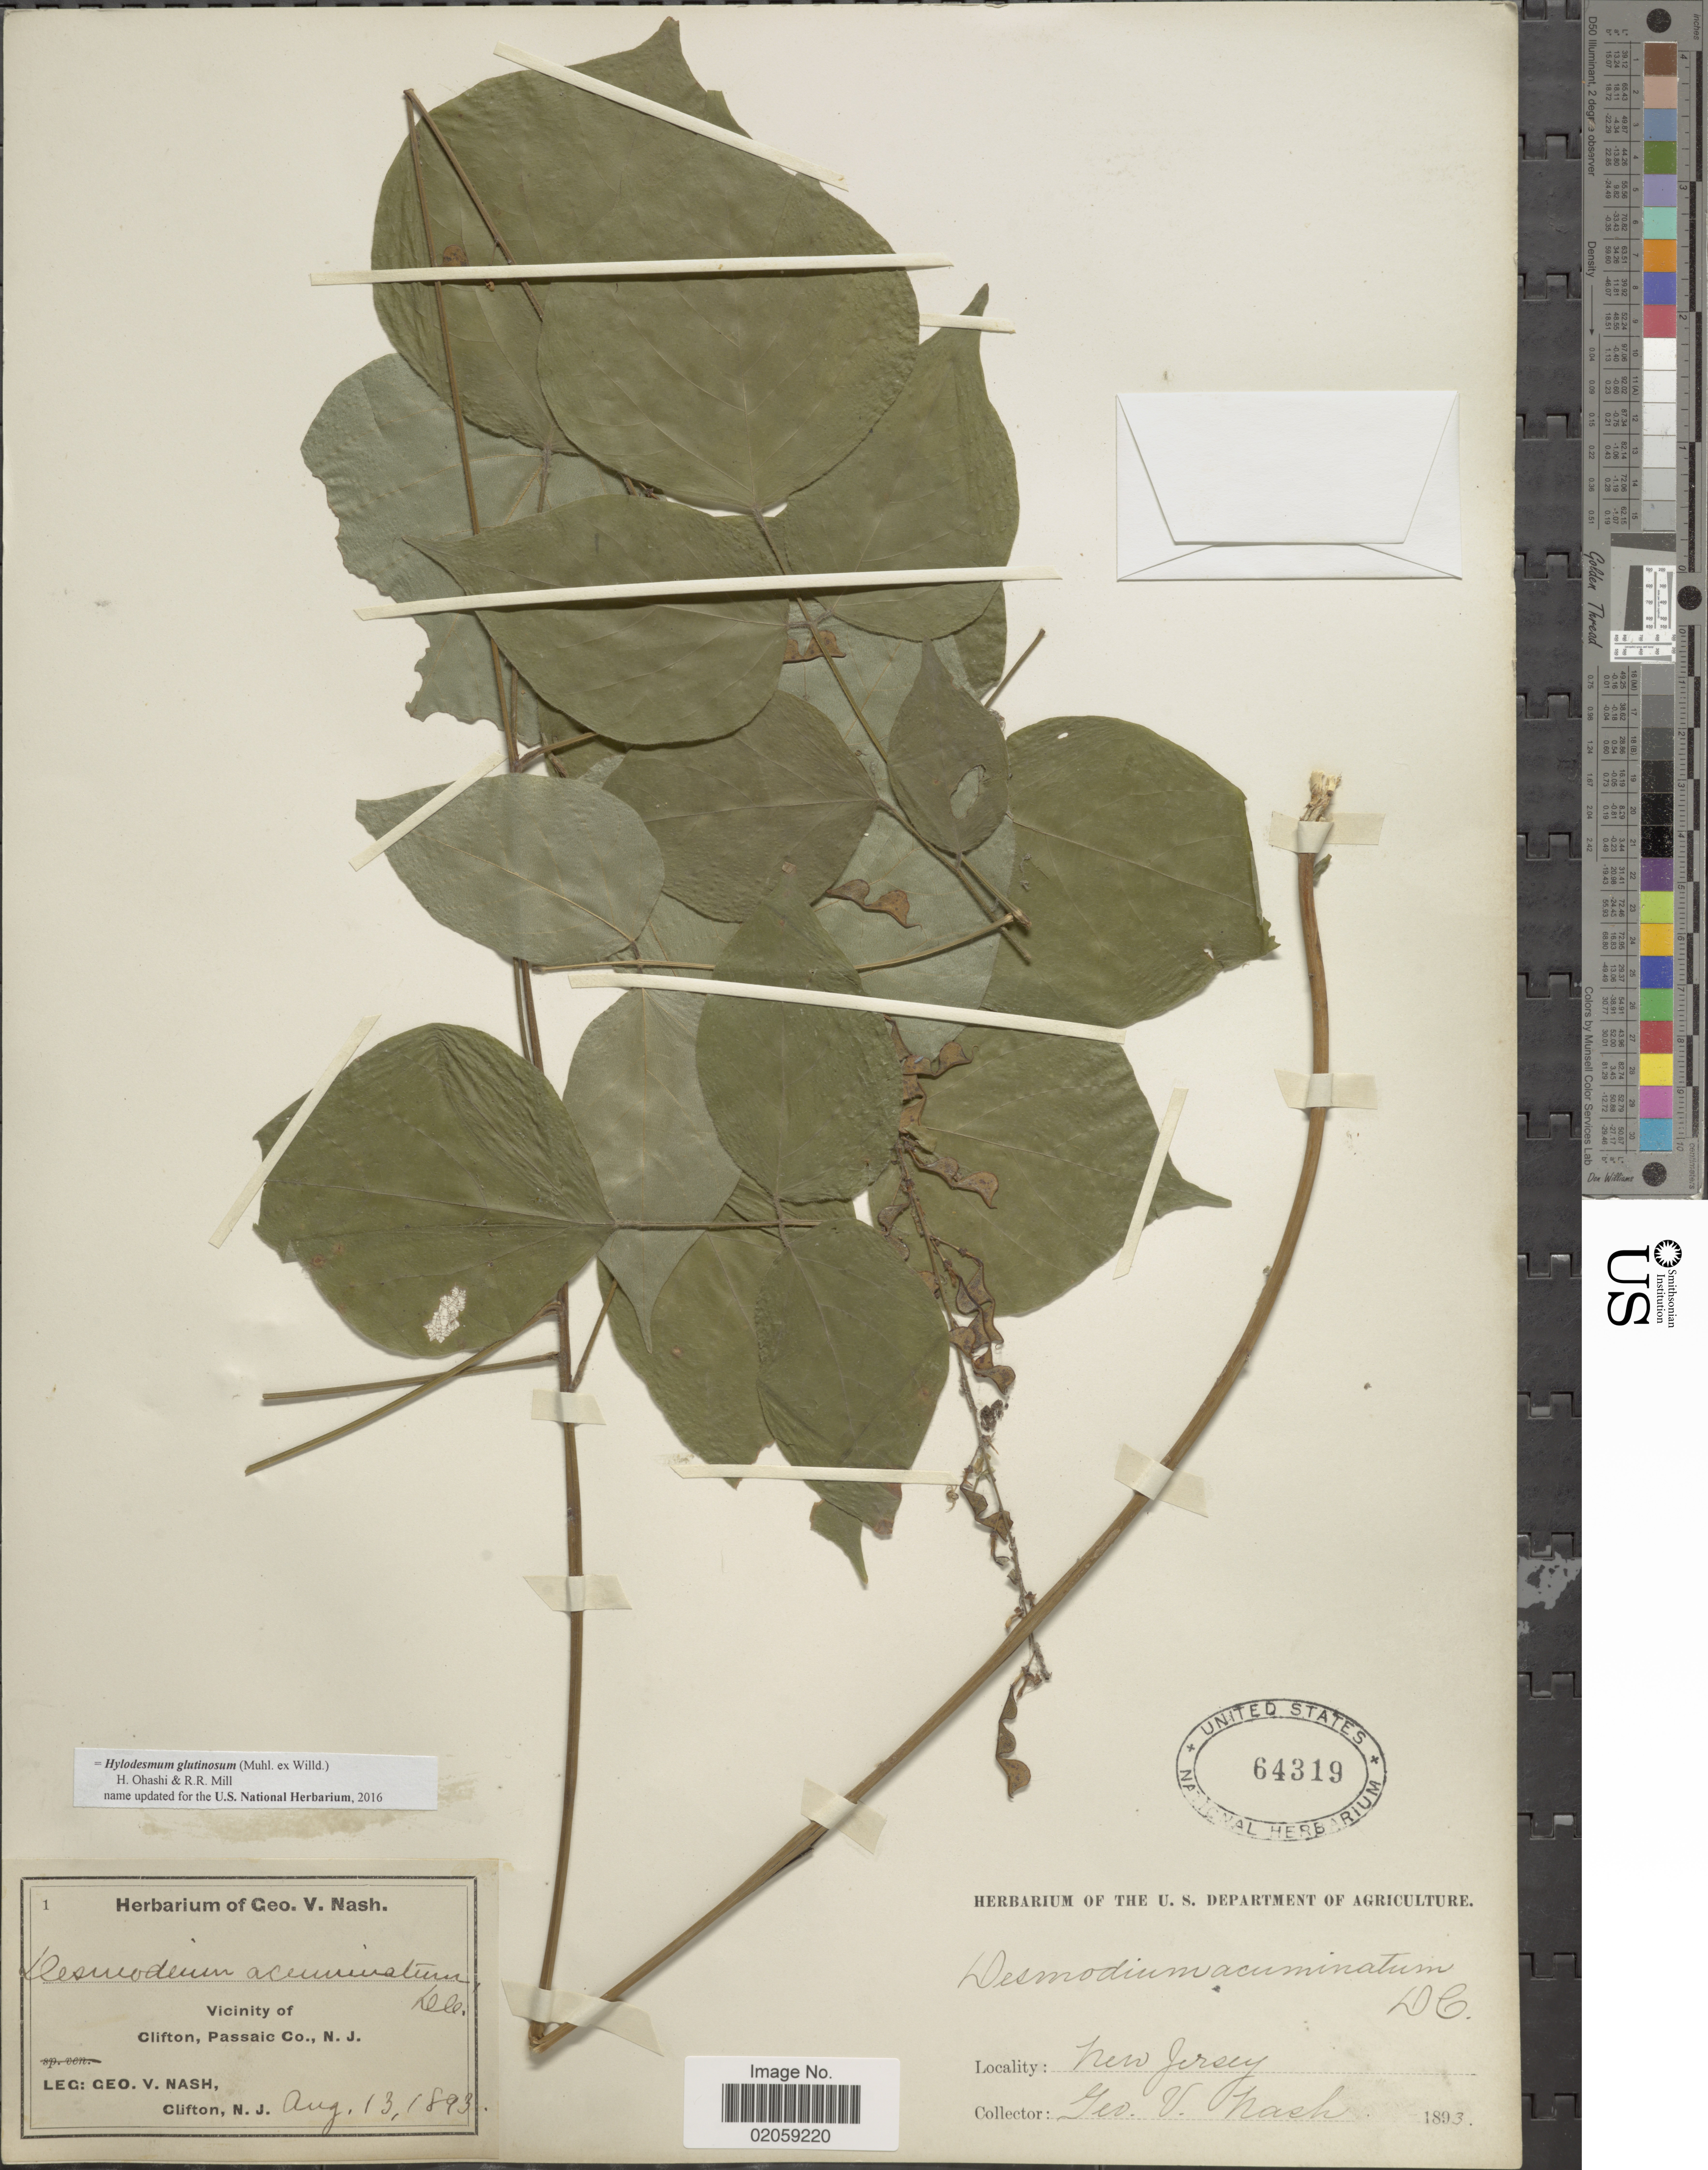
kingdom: Plantae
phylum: Tracheophyta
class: Magnoliopsida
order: Fabales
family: Fabaceae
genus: Hylodesmum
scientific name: Hylodesmum glutinosum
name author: (Muhl. ex Willd.) H. Ohashi & R.R. Mill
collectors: G. V. Nash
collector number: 1?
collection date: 1892-08-13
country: United States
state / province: New Jersey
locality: Vicinity of Clifton, Passaic Co., N.J.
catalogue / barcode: US 64319